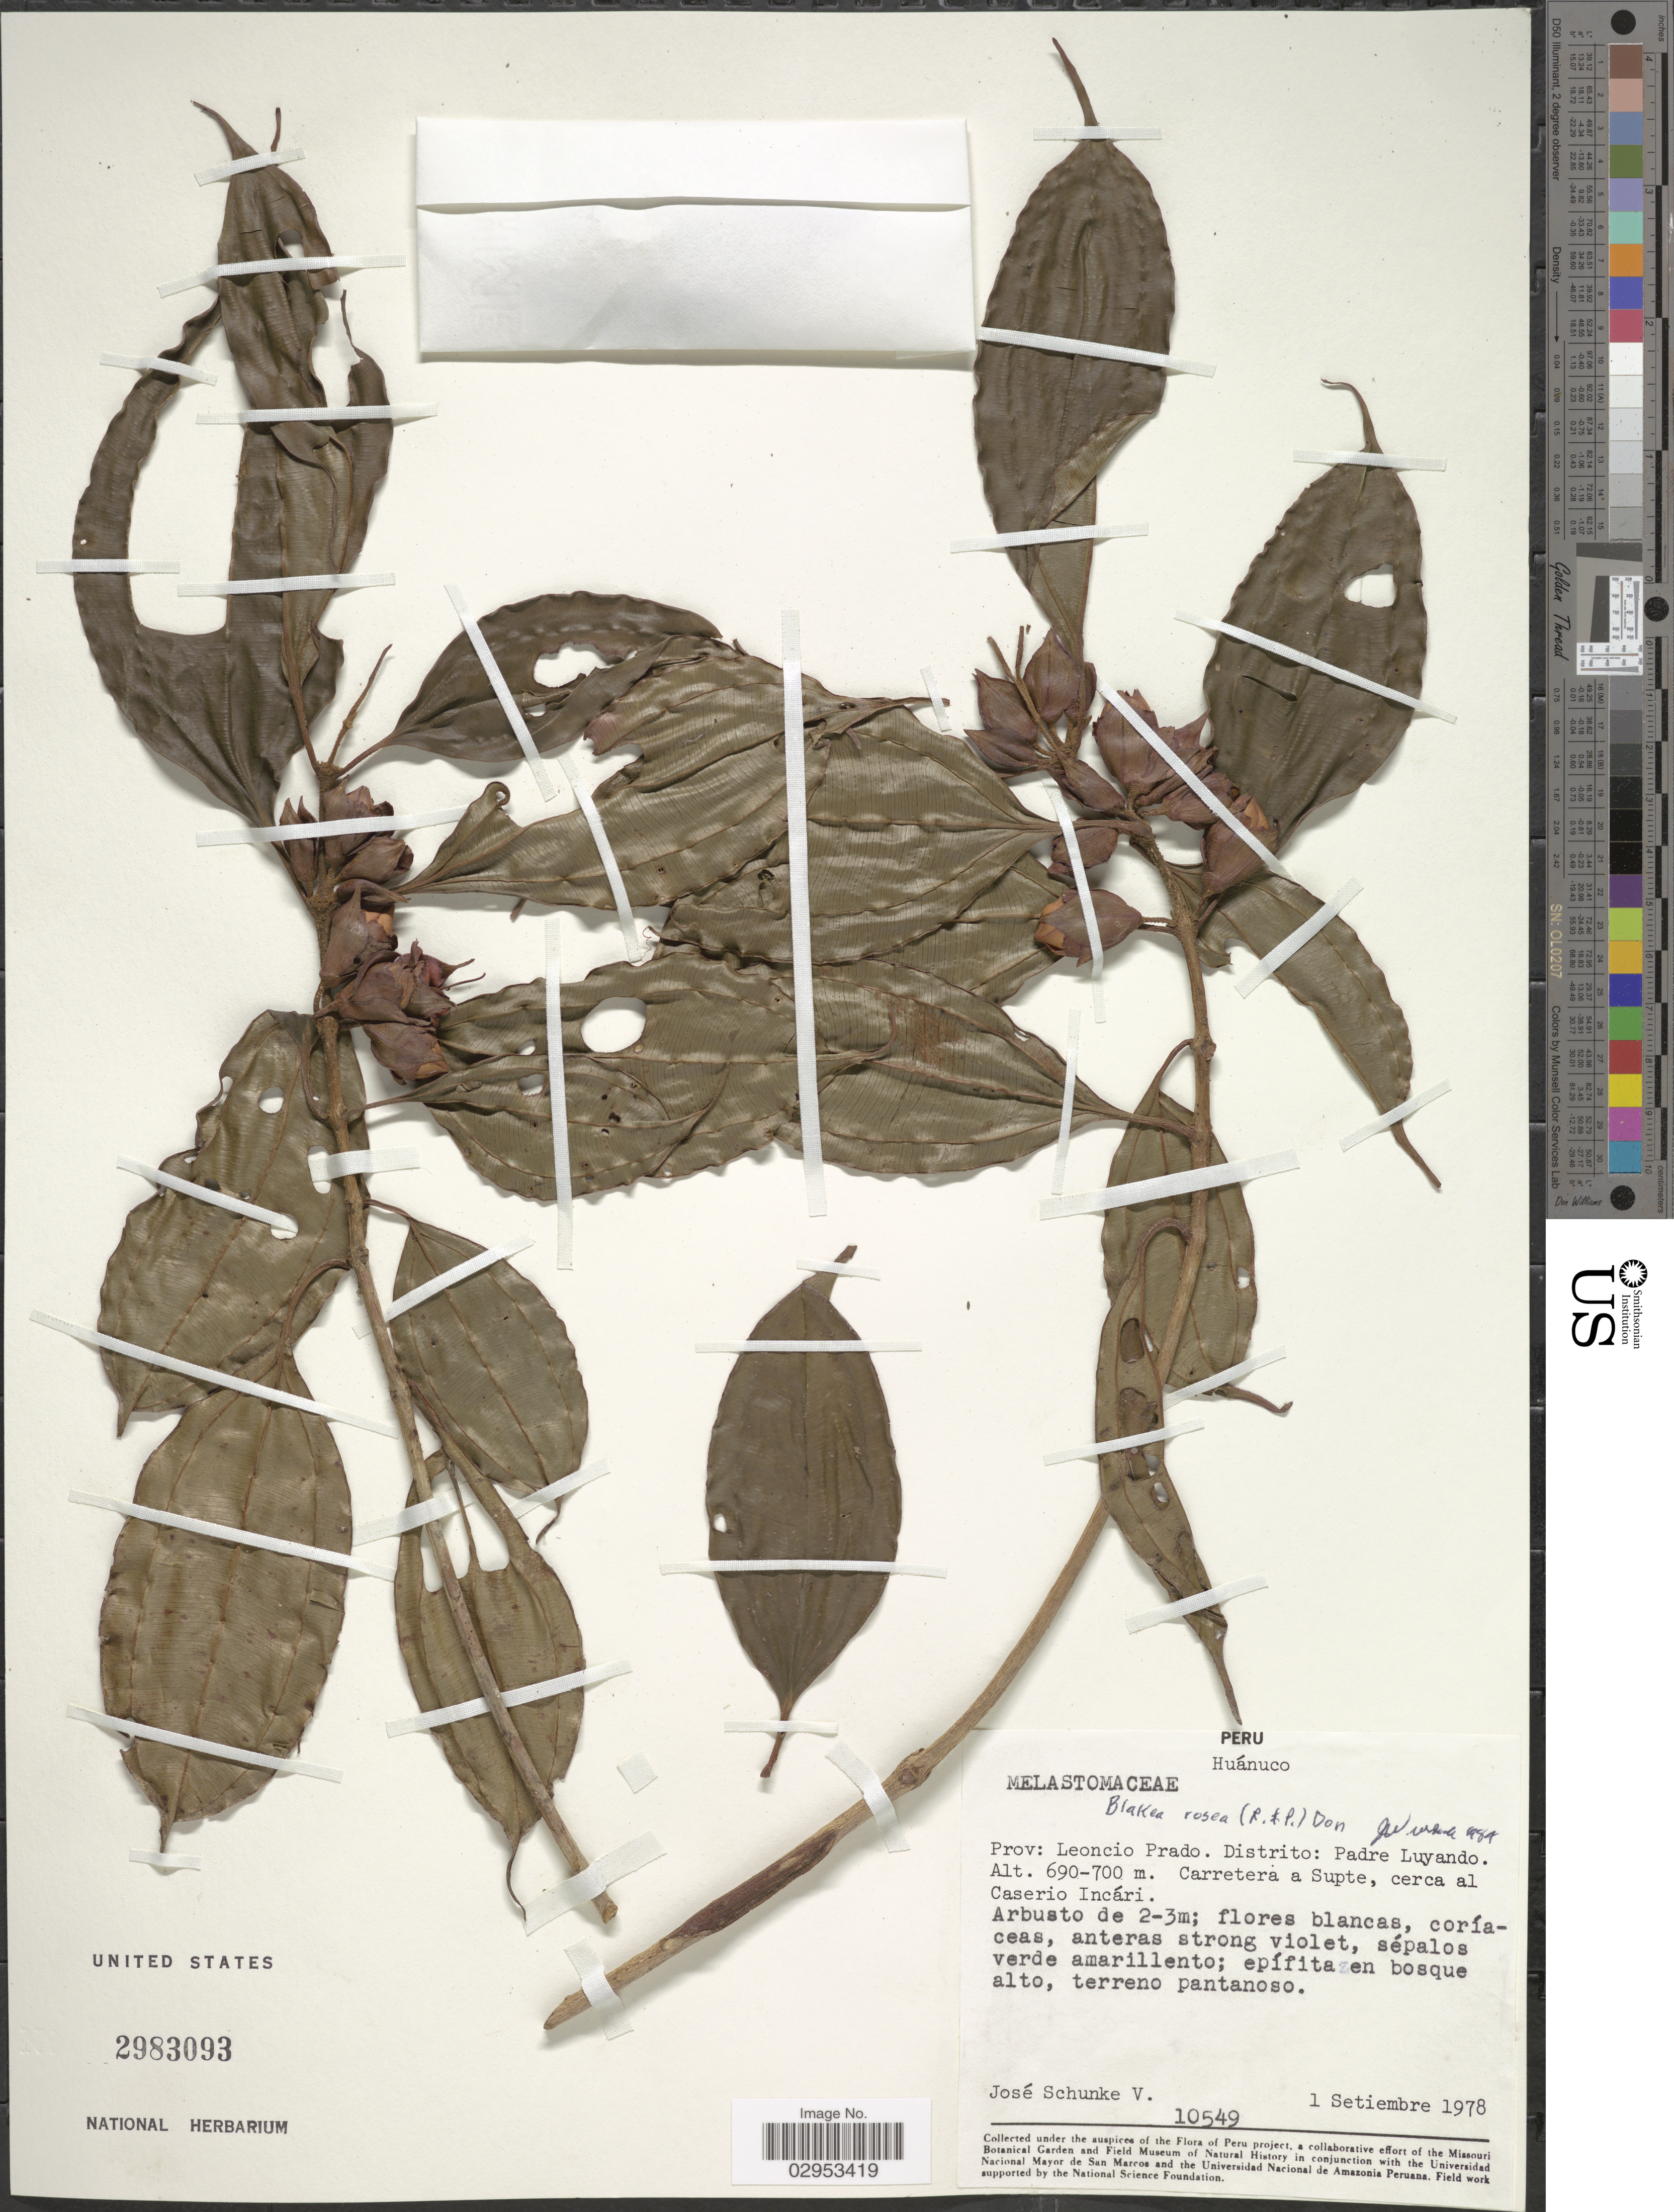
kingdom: Plantae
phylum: Tracheophyta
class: Magnoliopsida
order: Myrtales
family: Melastomataceae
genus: Blakea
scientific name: Blakea rosea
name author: D. Don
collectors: J. Schunke Vigo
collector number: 10549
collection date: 1978-09-01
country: Peru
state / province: Huánuco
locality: Prov: Leoncio Prado. Dsitrito: Padre Luyando. Carretera a Supte, cerca al Caserio Incári.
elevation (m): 690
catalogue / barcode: US 2983093